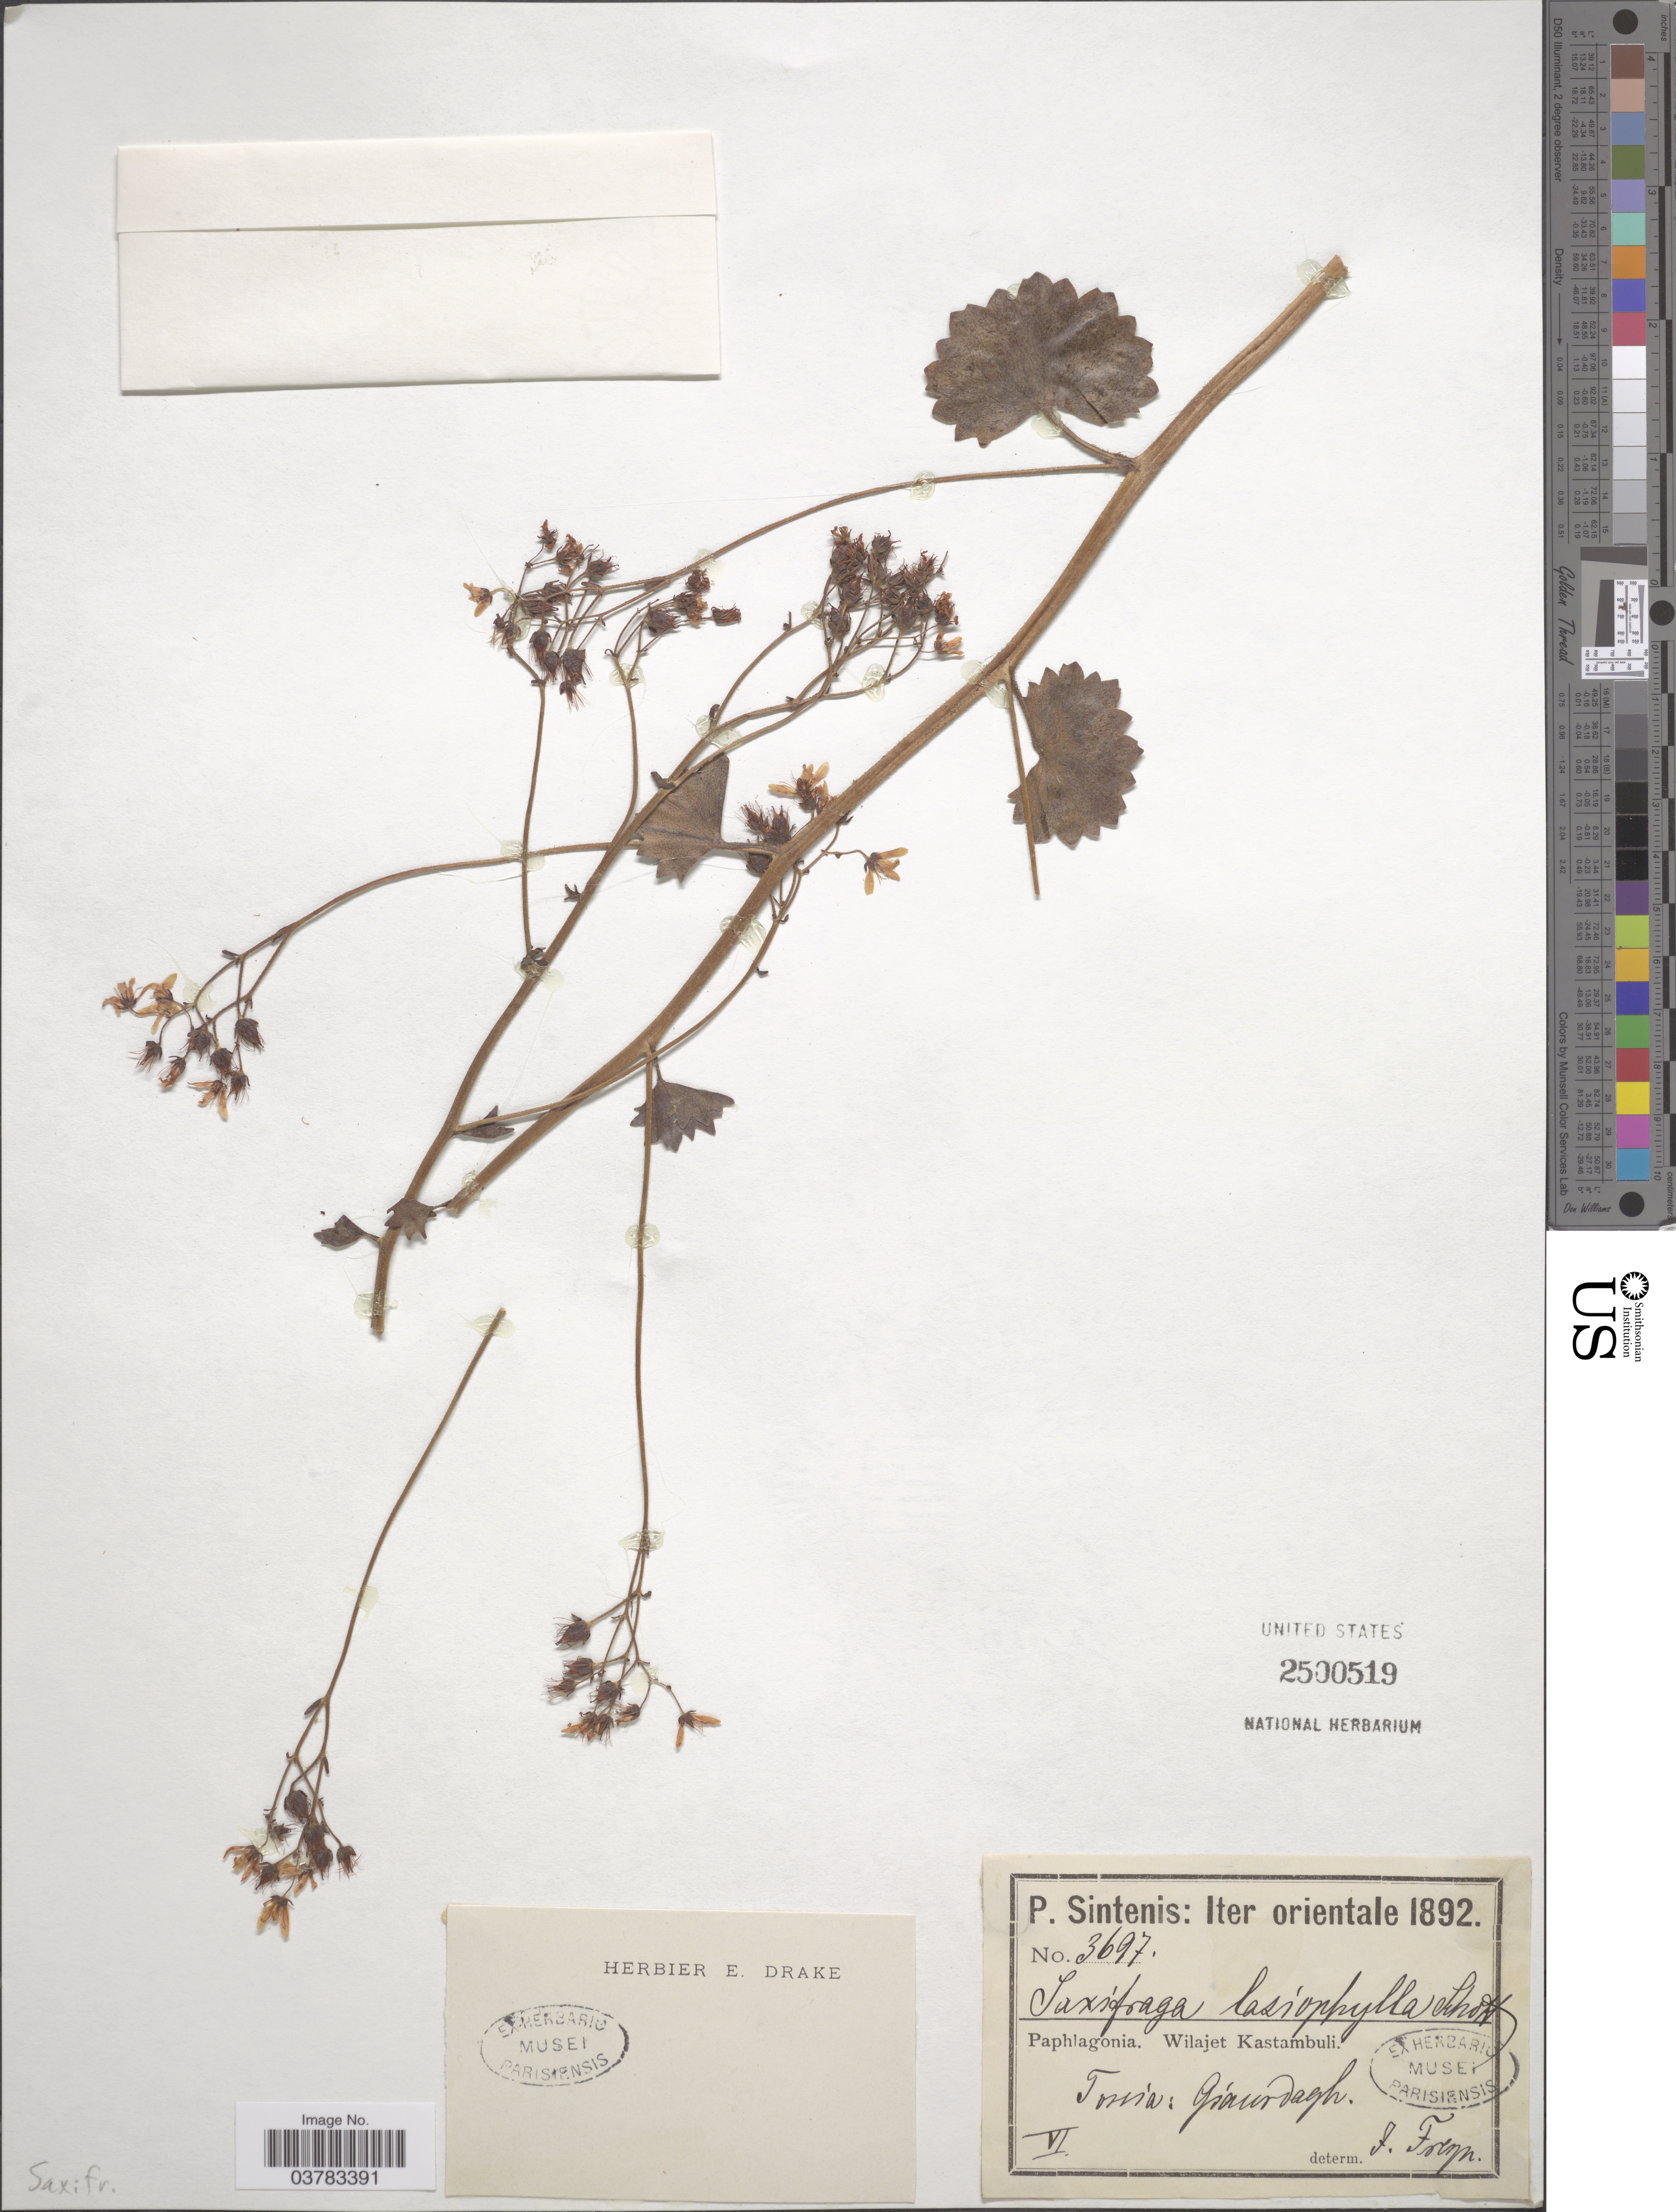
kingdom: Plantae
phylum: Tracheophyta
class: Magnoliopsida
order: Saxifragales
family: Saxifragaceae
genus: Saxifraga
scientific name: Saxifraga lasiophylla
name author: Schott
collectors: P. Sintenis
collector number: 3697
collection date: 1892-06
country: Turkey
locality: Iter orientale 1892. Paphlagonia. Wilajet Kastambuli. Tossià: Giaurdagh.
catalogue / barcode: US 2500519